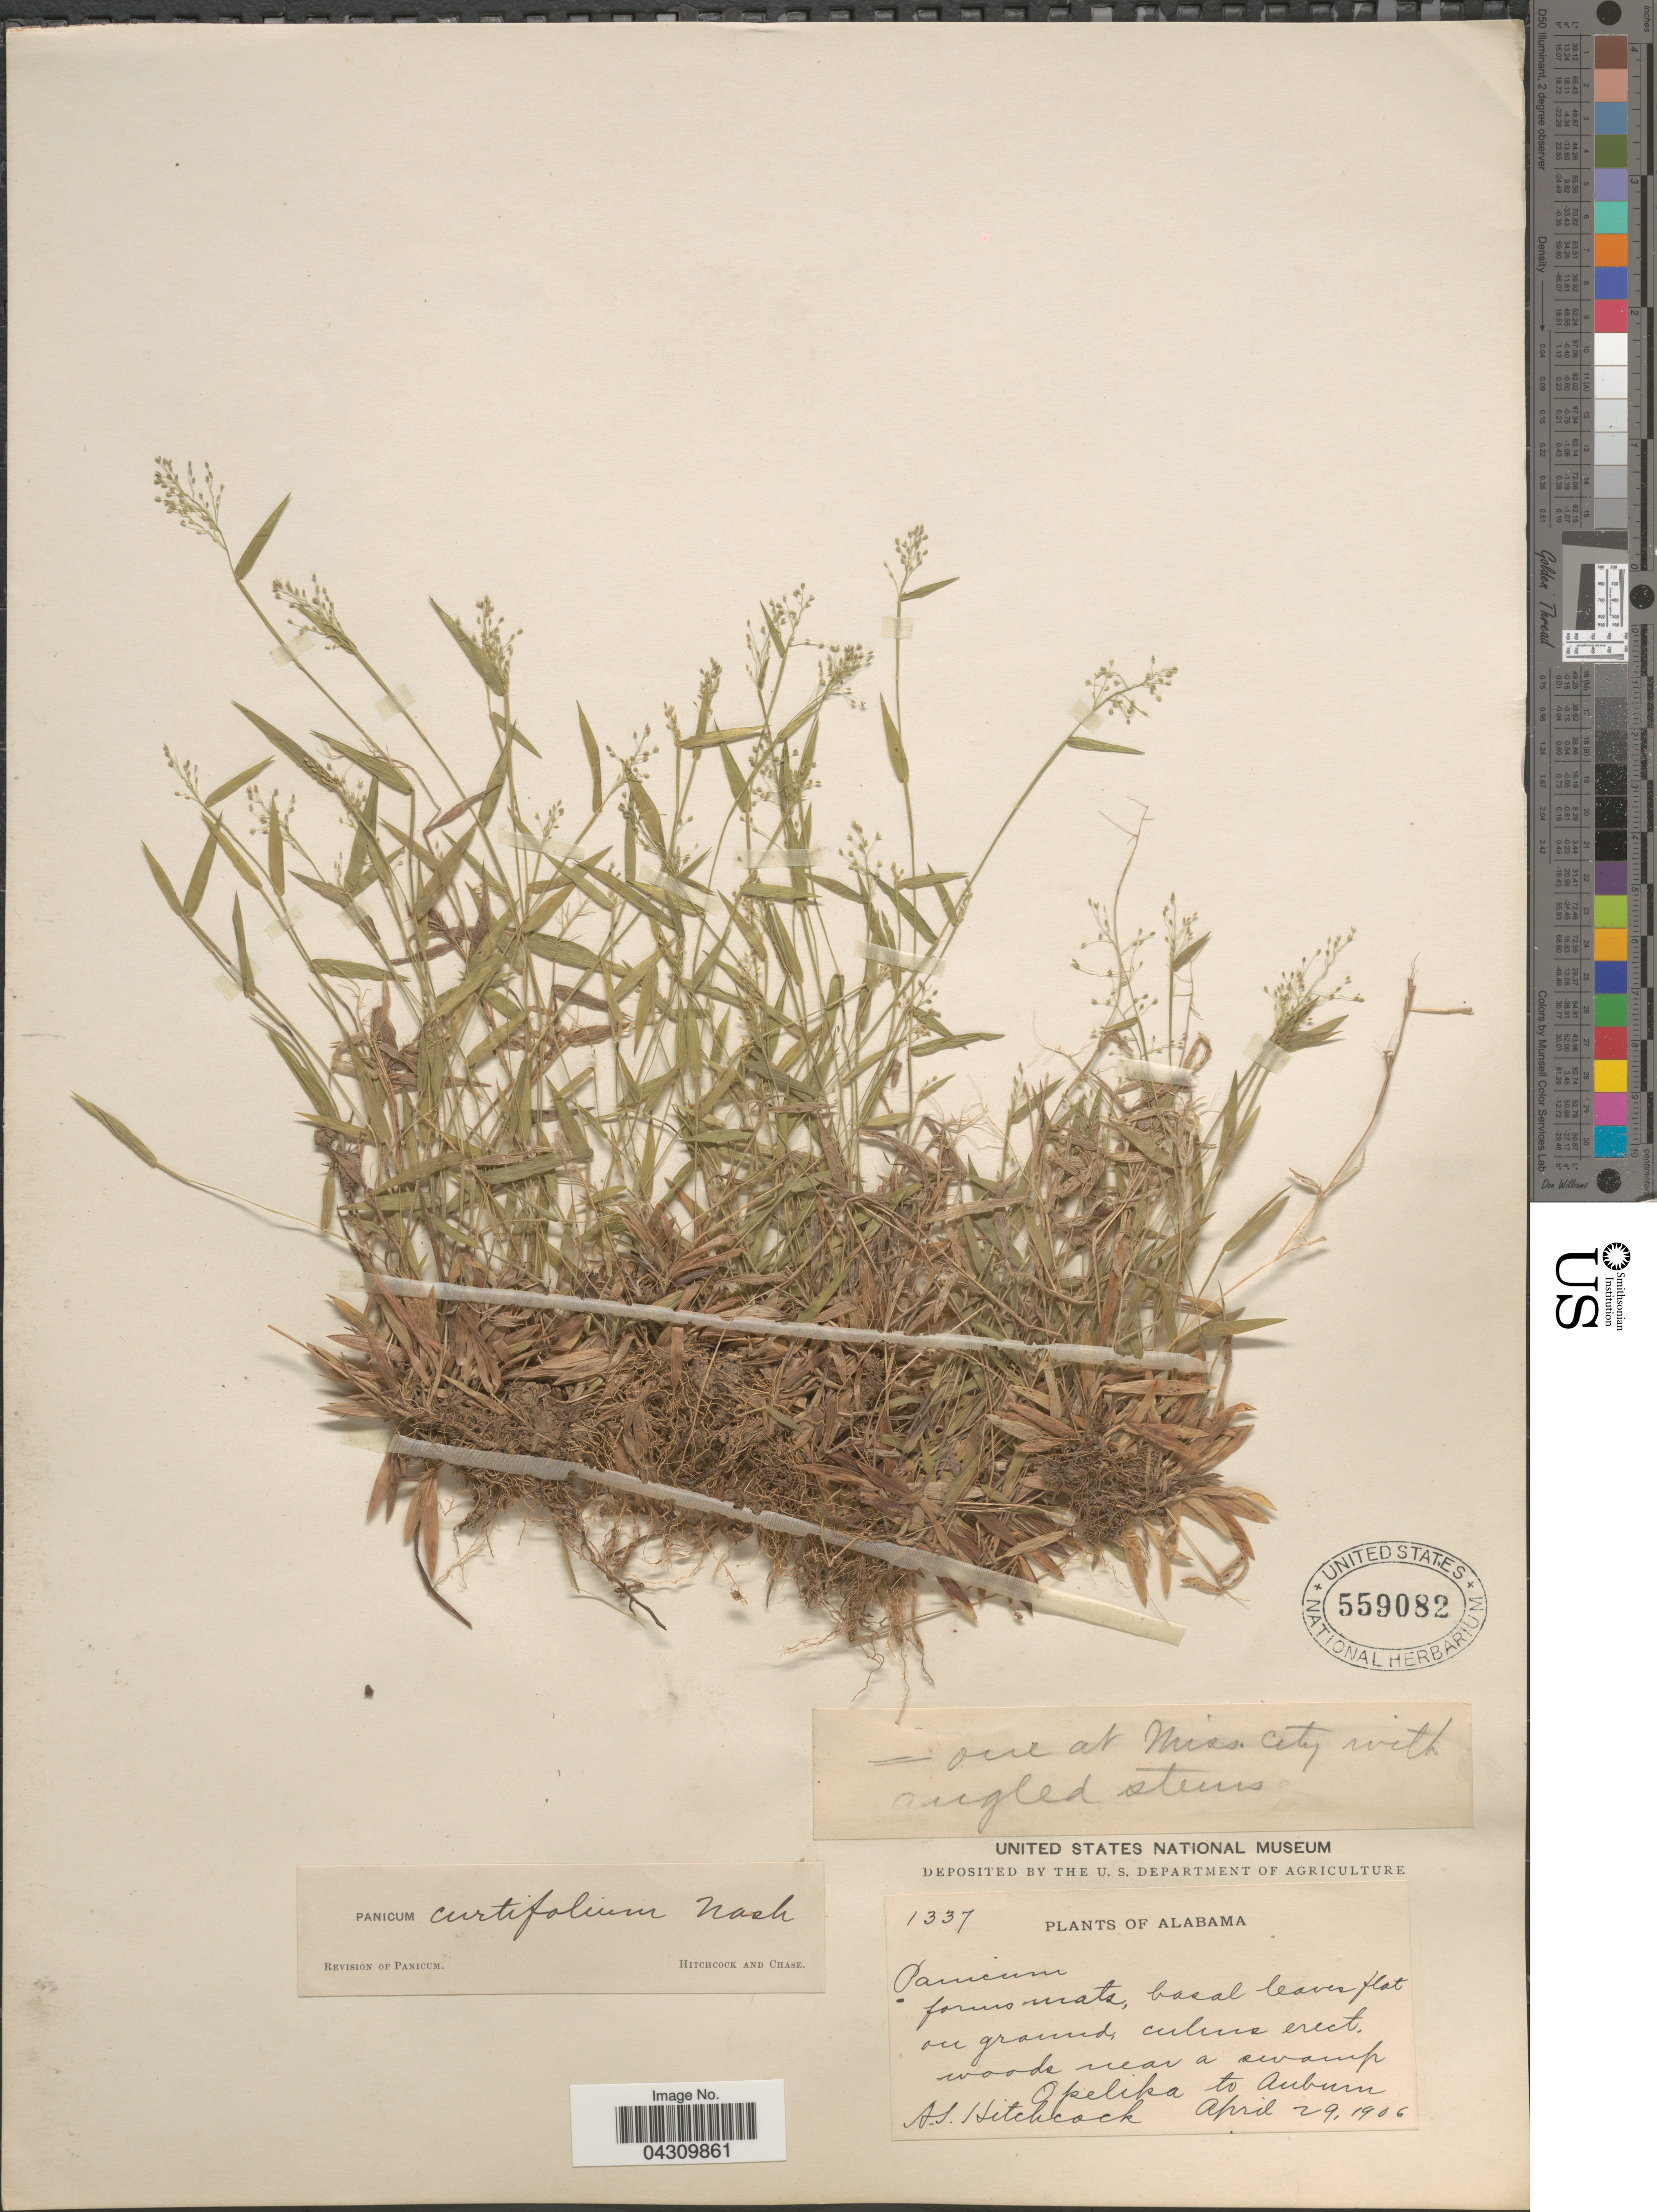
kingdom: Plantae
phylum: Tracheophyta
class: Liliopsida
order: Poales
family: Poaceae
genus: Dichanthelium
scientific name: Dichanthelium acuminatum var. acuminatum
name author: (Sw.) Gould & C.A. Clark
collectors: A. S. Hitchcock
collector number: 1337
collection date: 1906-04-29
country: United States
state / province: Alabama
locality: Woods near a swamp Opelika to Auburn.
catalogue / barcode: US 559082